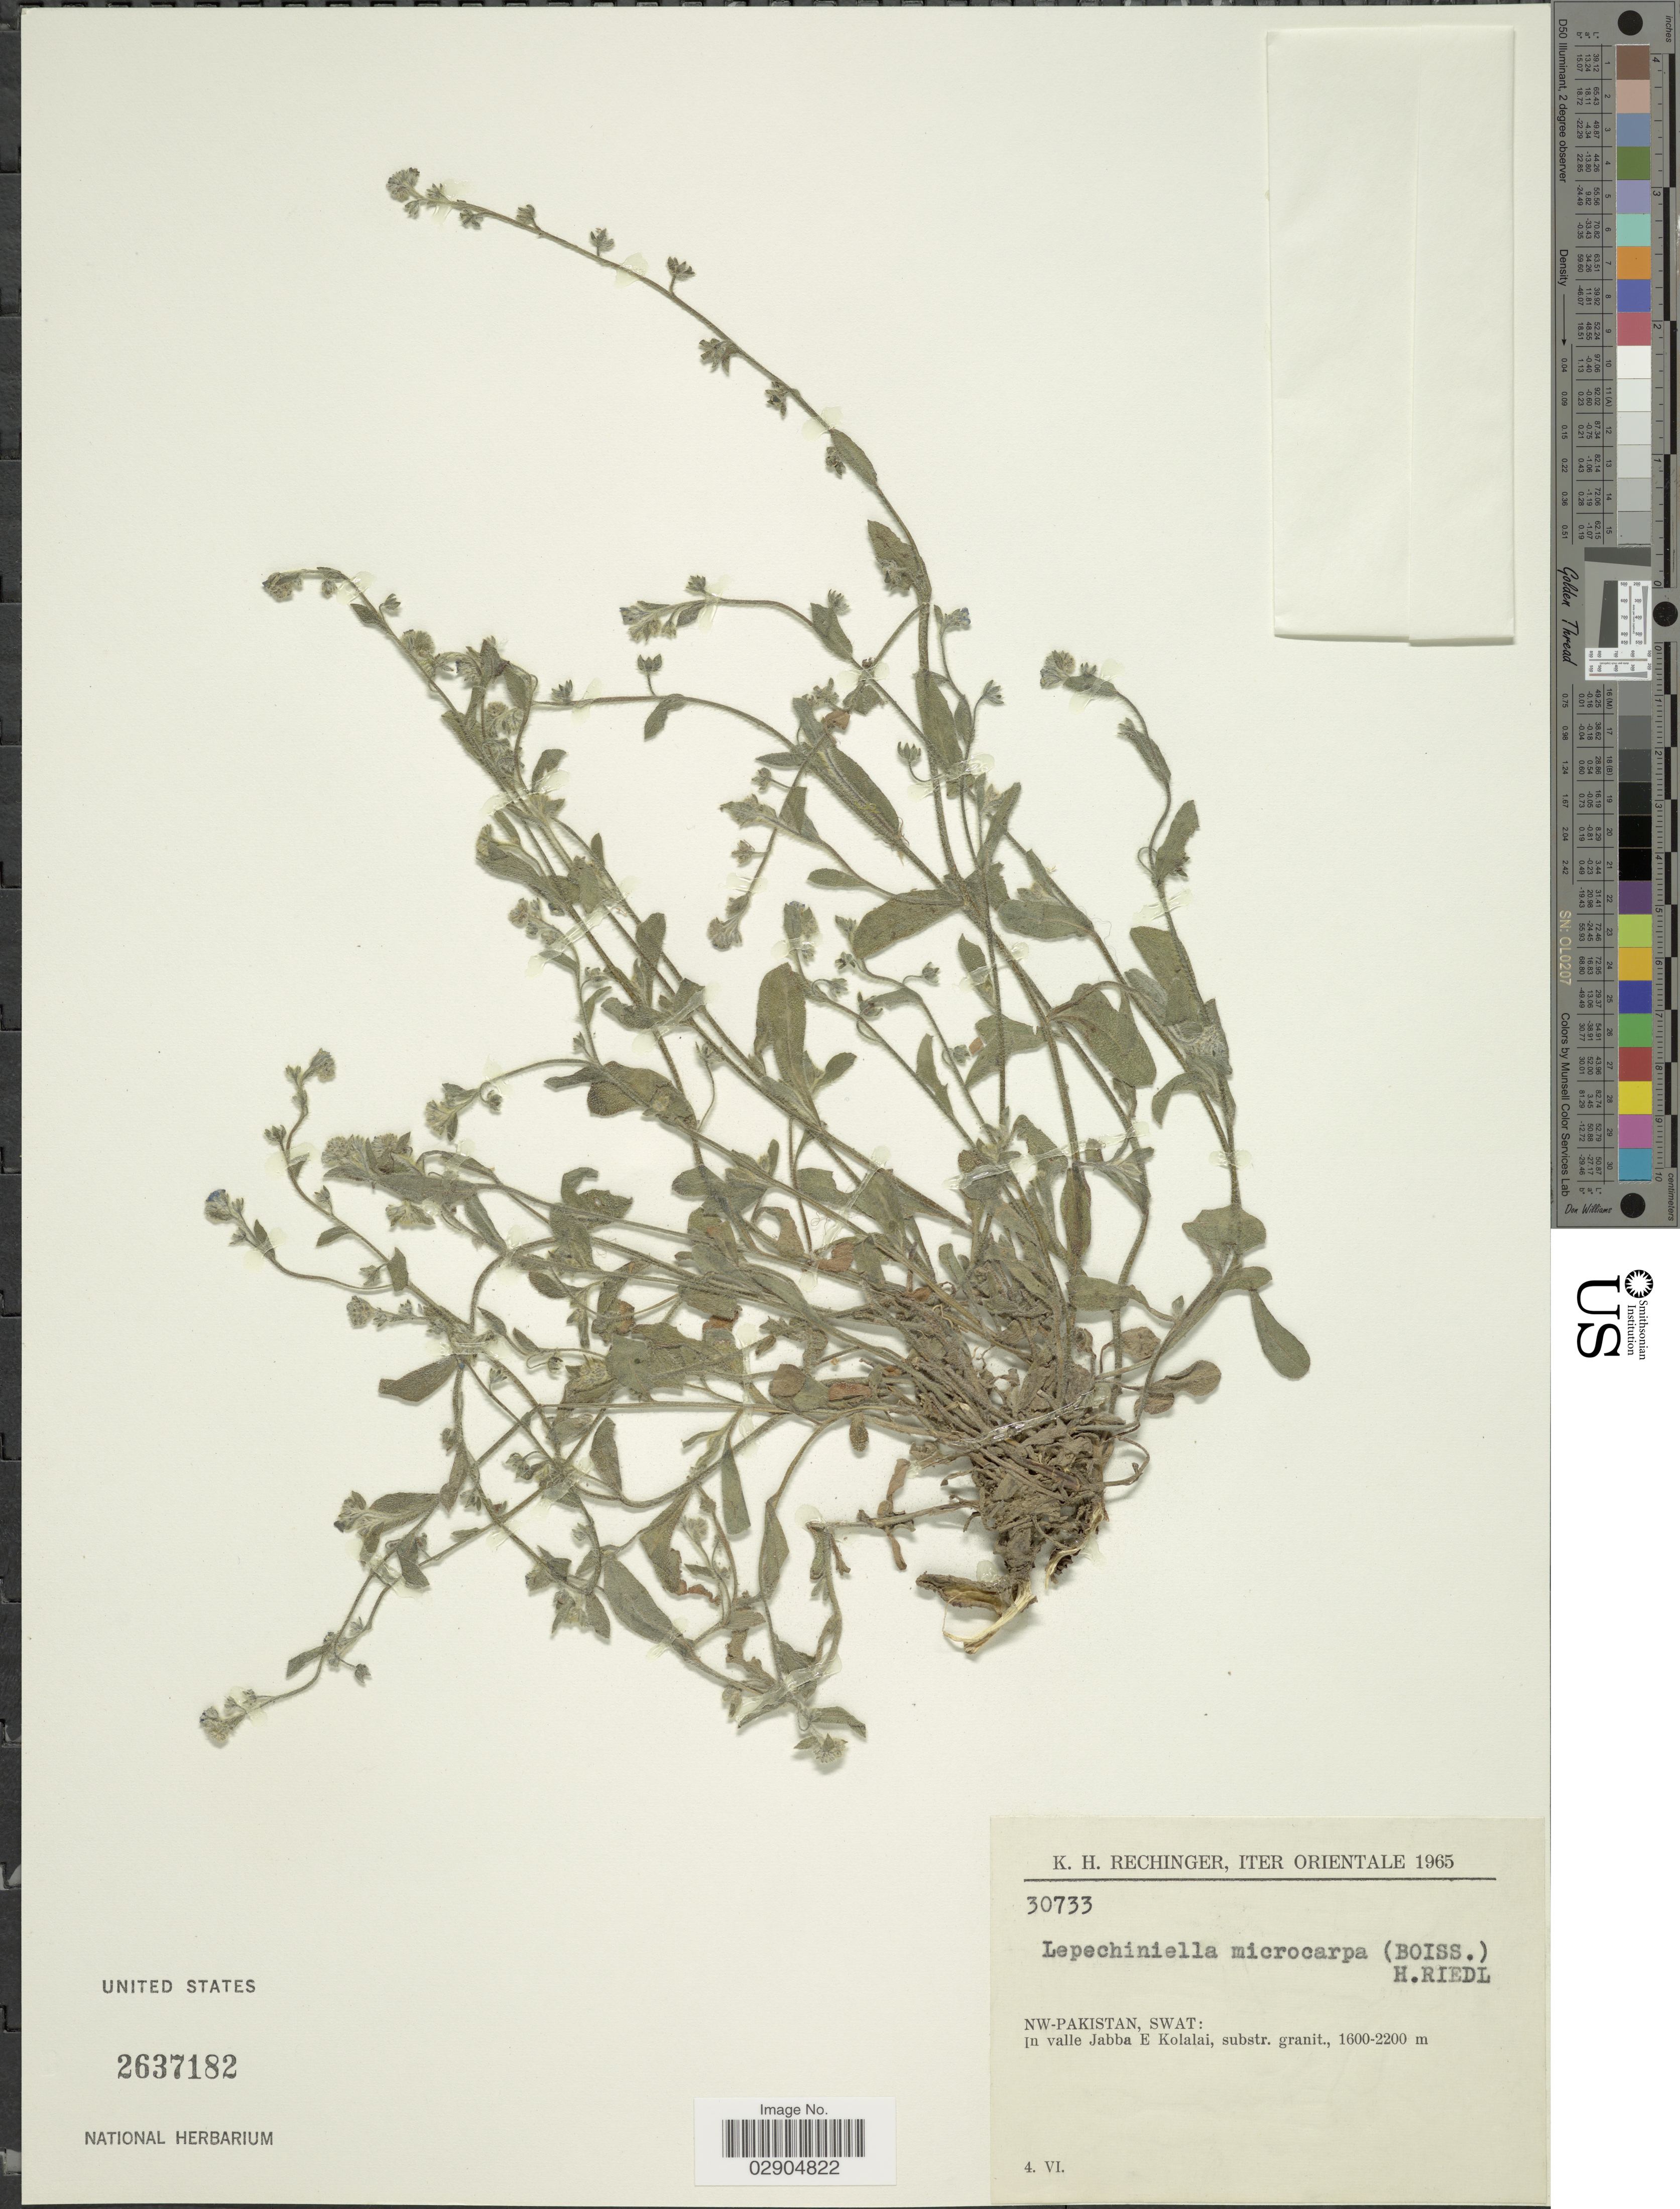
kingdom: Plantae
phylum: Tracheophyta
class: Magnoliopsida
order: Boraginales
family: Boraginaceae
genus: Lepechiniella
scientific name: Lepechiniella microcarpa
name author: (Boiss.) Riedl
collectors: K. H. Rechinger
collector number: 30733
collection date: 1965-06-04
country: Pakistan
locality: Iter orientale. NW-Pakistan, Swat: In valle Jabba E Kolalai, substr. granit.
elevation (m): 1600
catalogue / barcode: US 2637182